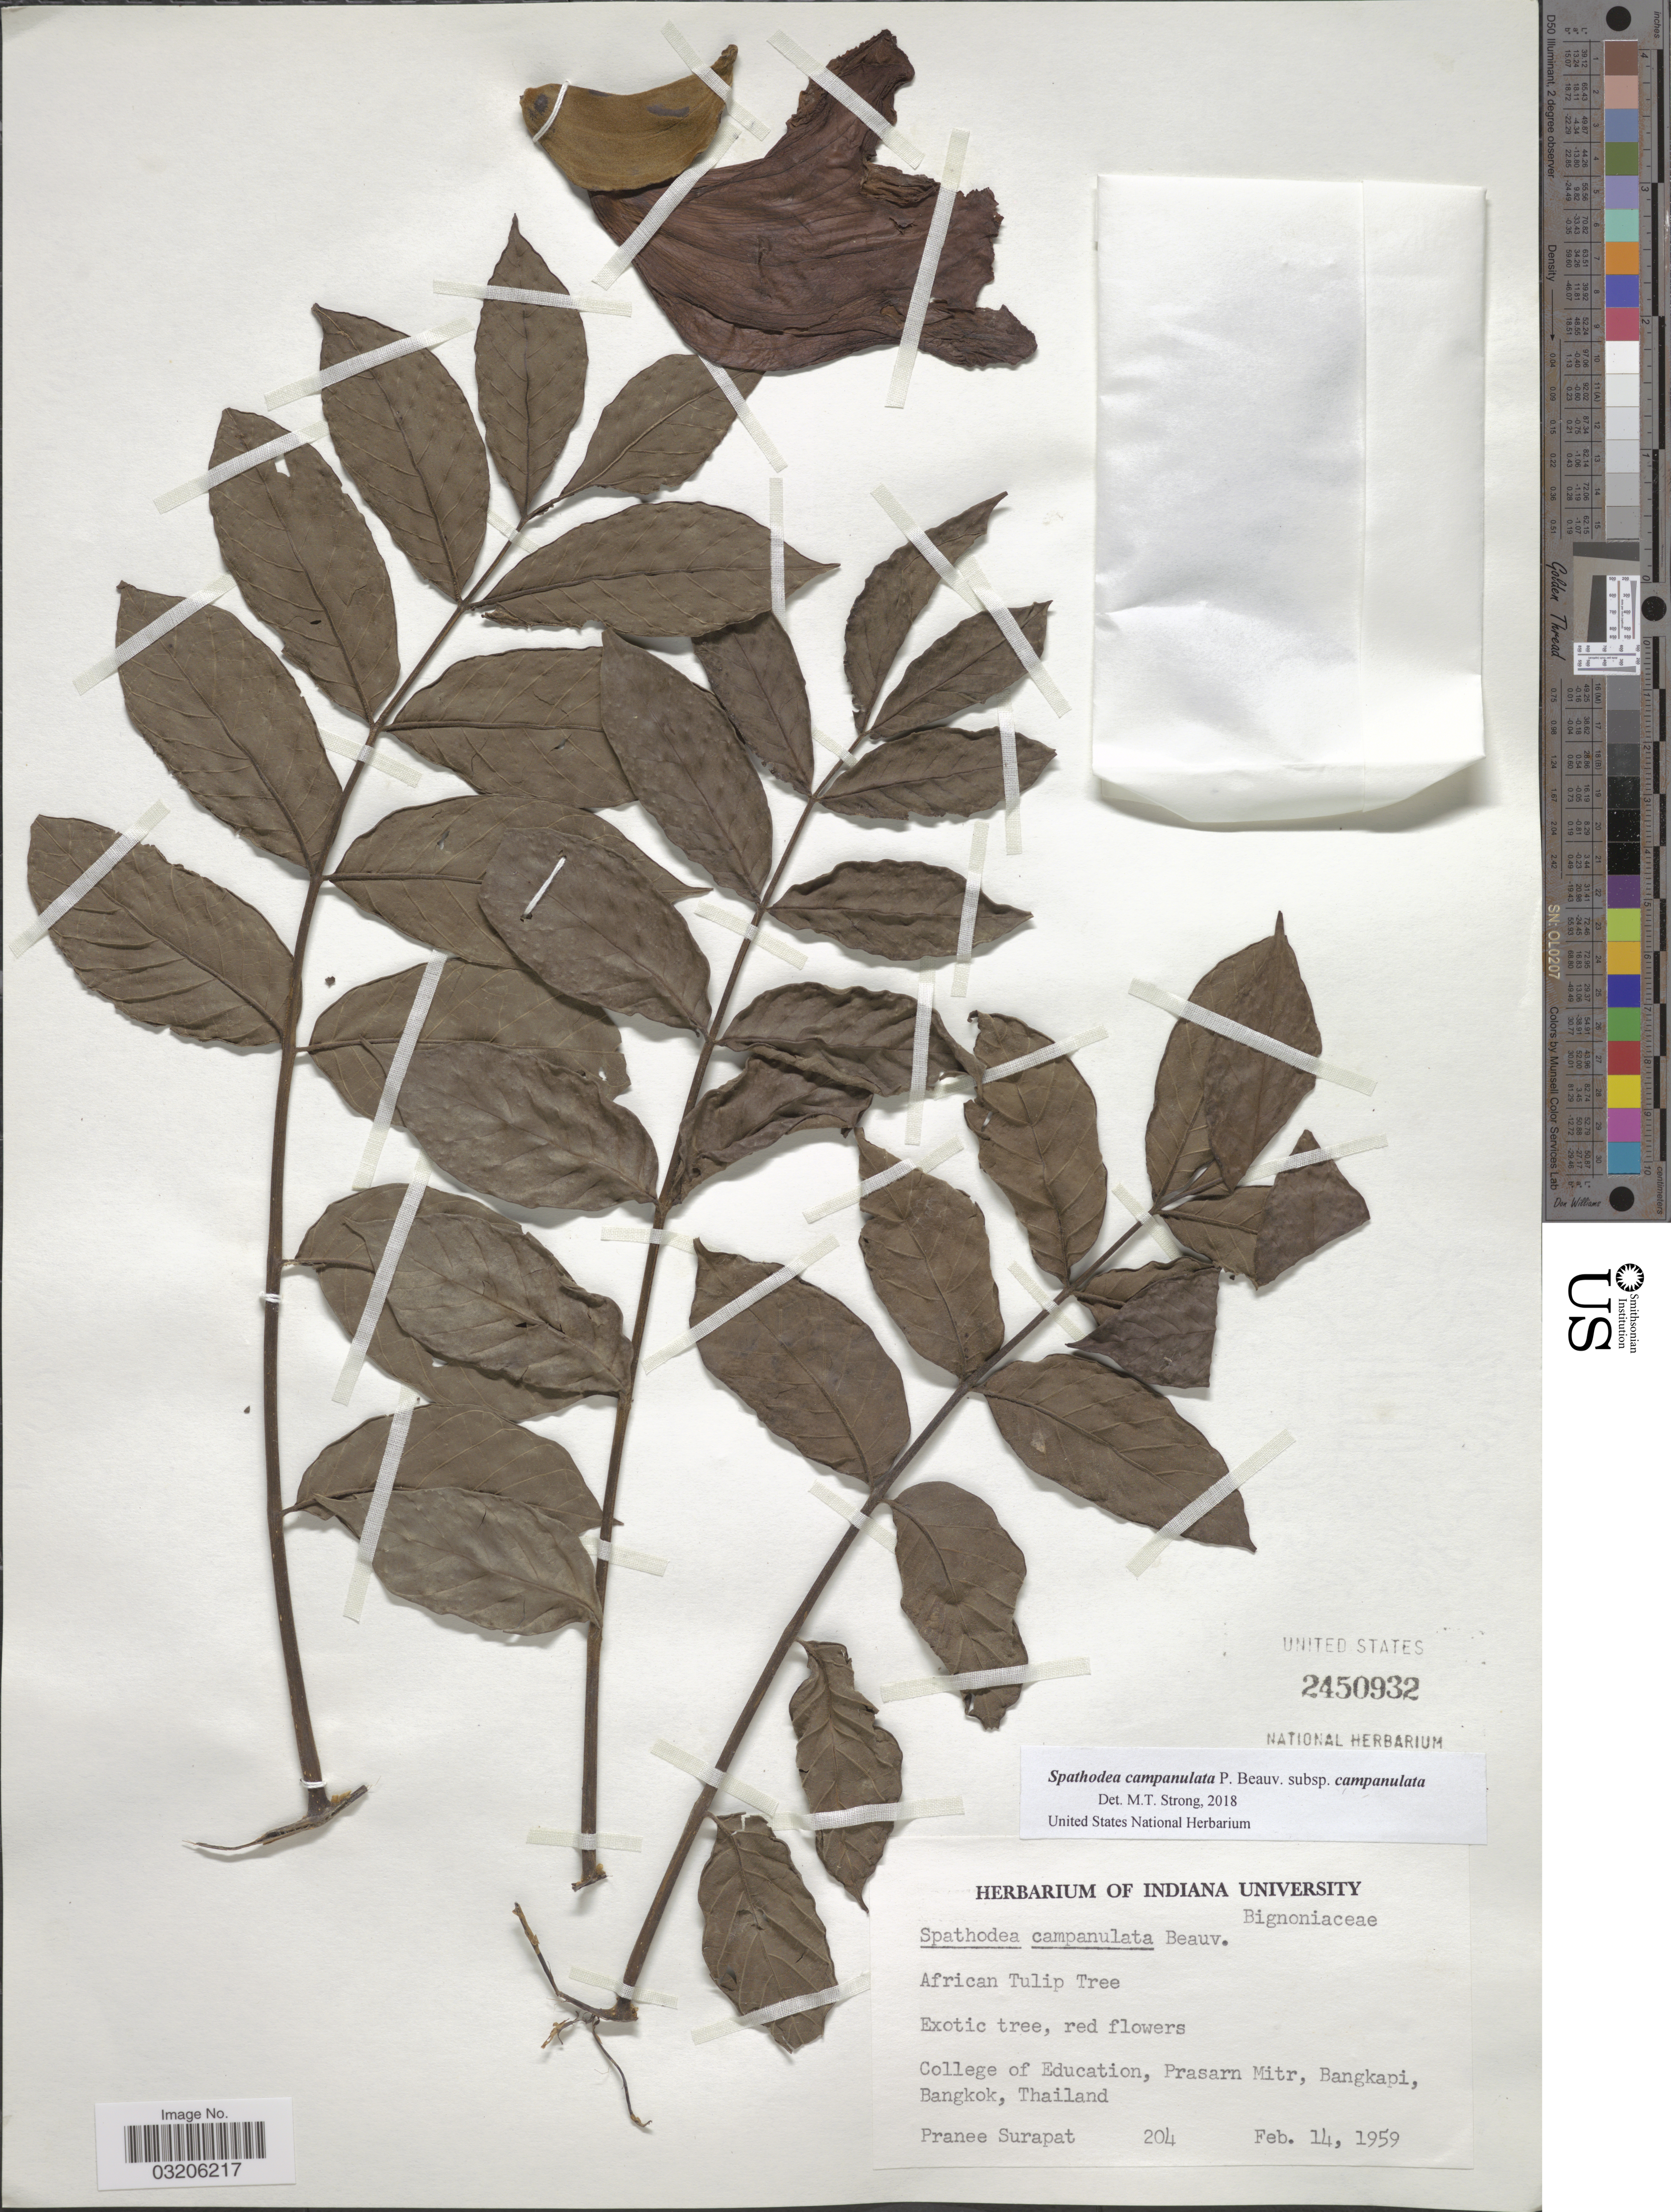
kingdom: Plantae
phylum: Tracheophyta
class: Magnoliopsida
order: Lamiales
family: Bignoniaceae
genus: Spathodea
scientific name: Spathodea campanulata subsp. campanulata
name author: P. Beauv.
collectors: P. Surapat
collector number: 204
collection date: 1959-02-14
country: Thailand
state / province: Bangkok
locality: College of Education, Prasarn Mitr, Bangkapi.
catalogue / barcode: US 2450932